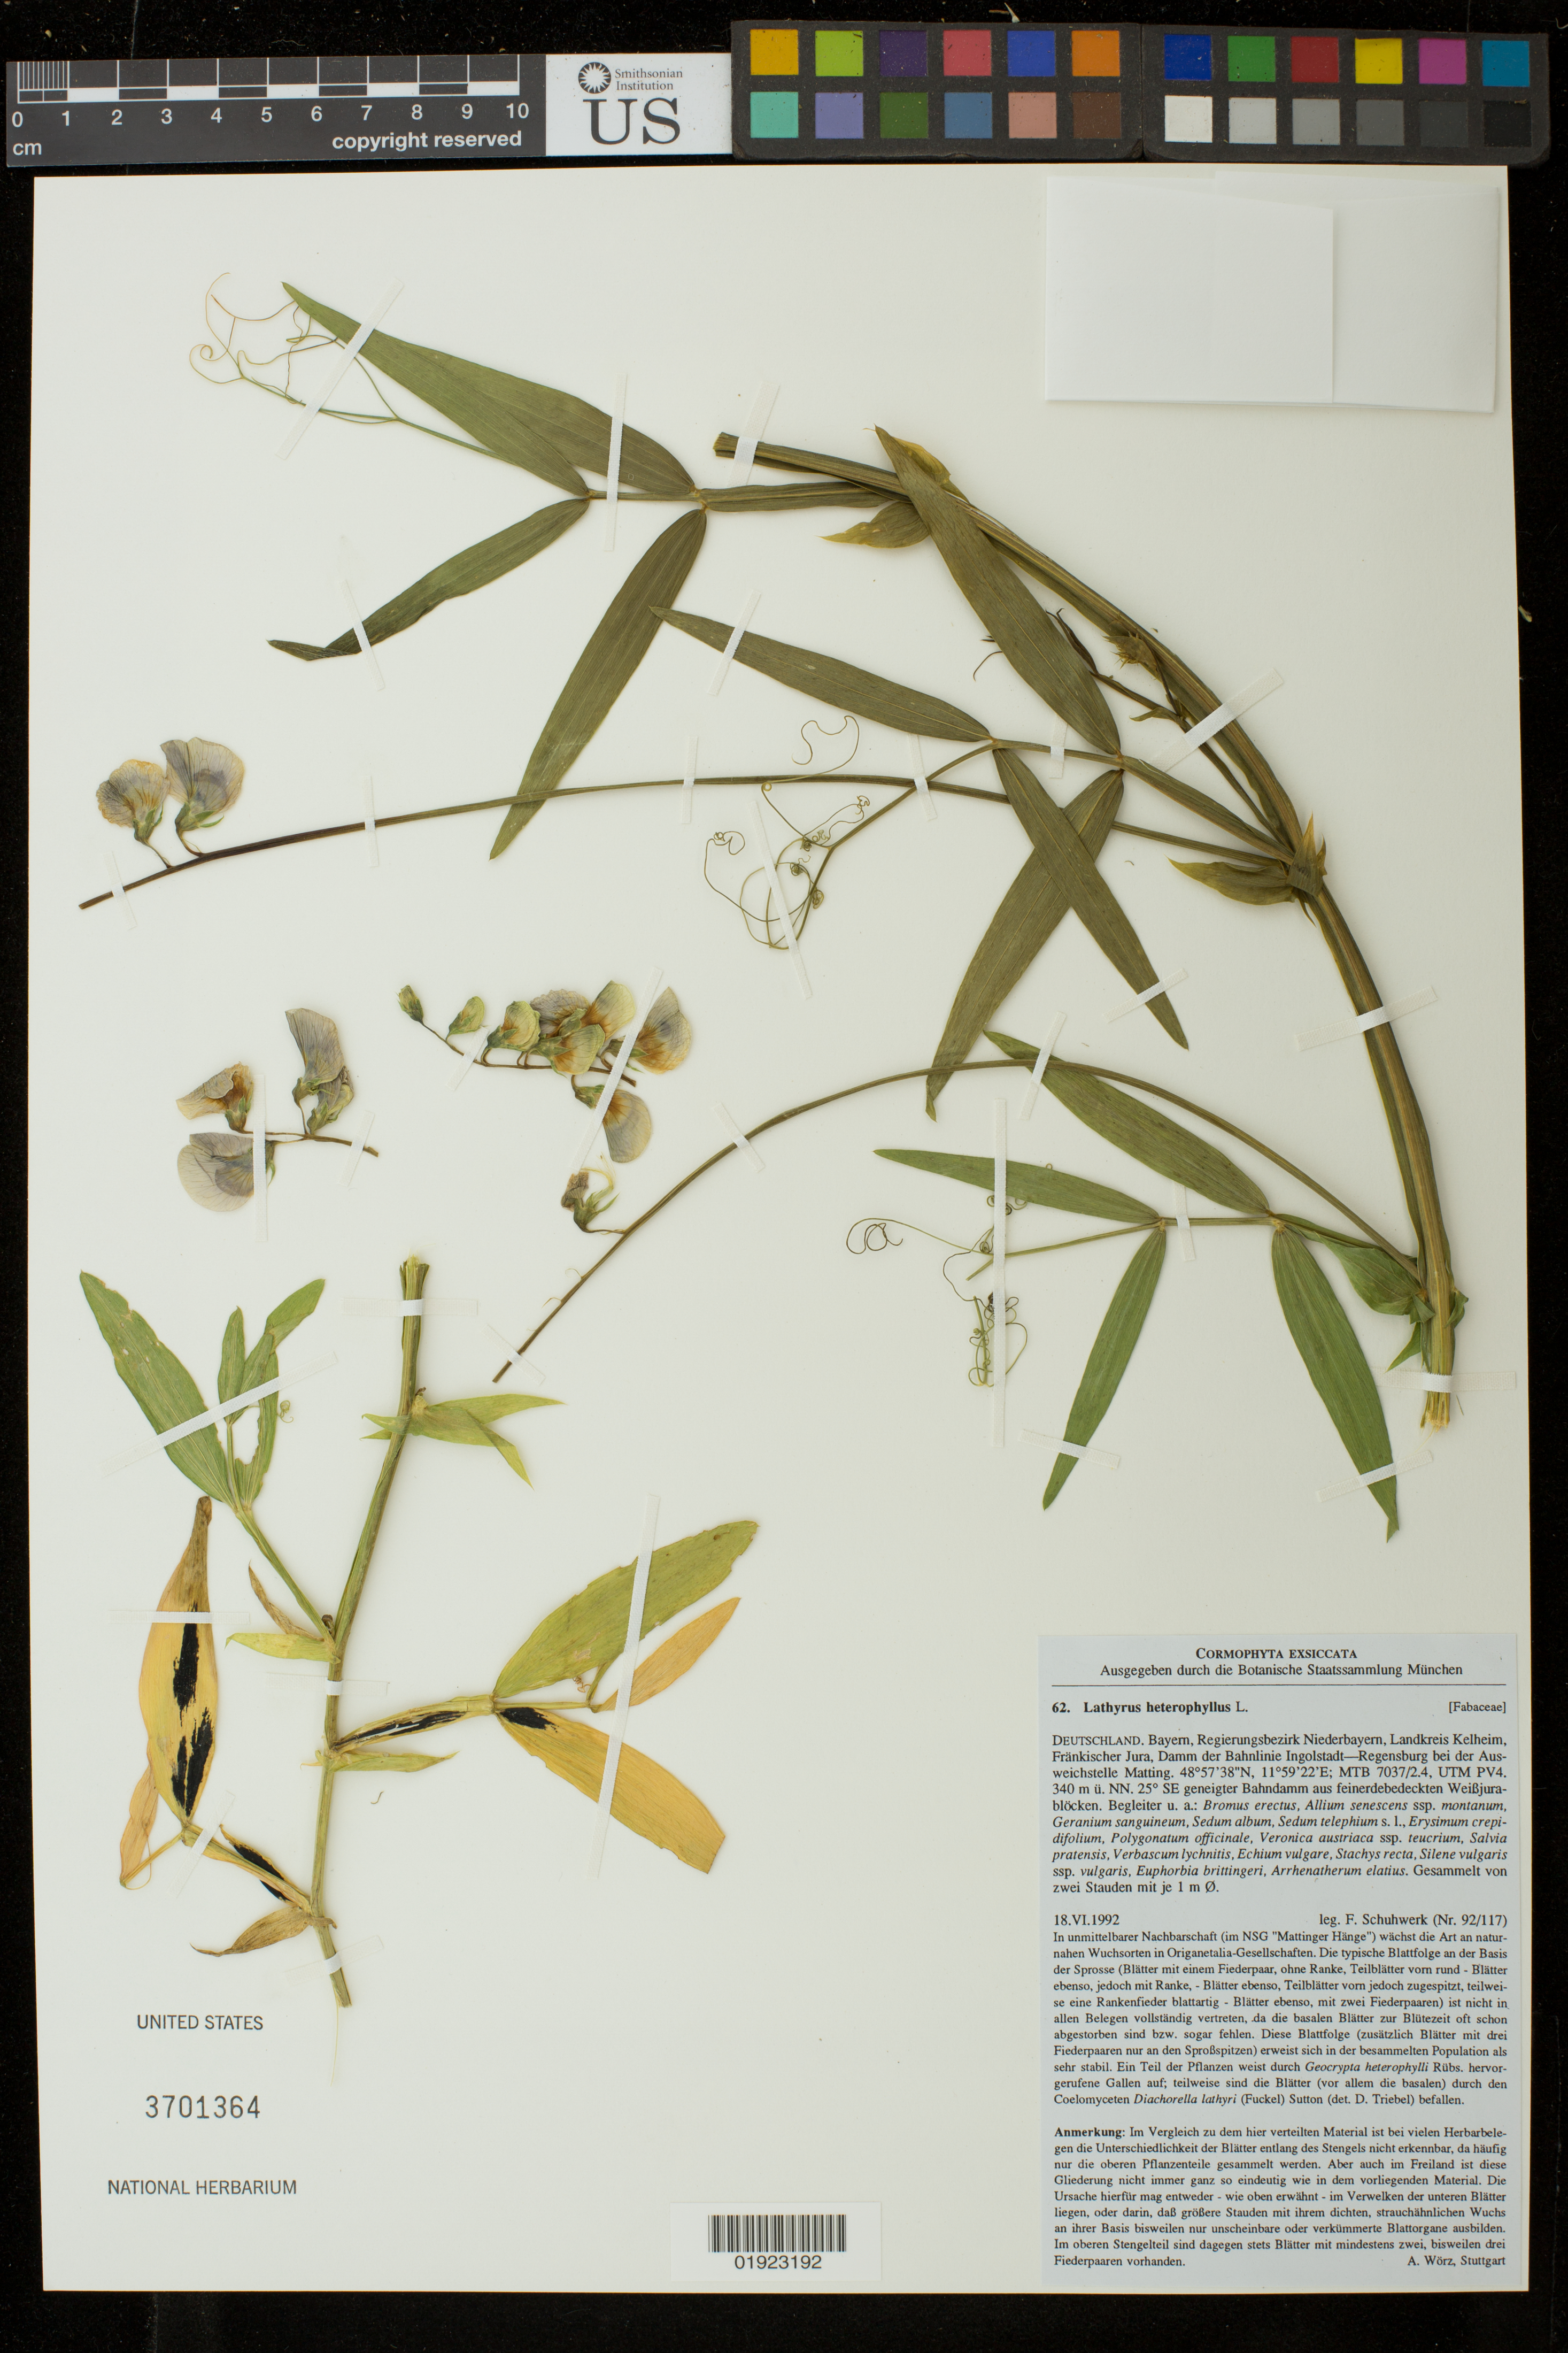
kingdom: Plantae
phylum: Tracheophyta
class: Magnoliopsida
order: Fabales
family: Fabaceae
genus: Lathyrus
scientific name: Lathyrus heterophyllus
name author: L.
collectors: Schuhwerk, F.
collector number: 62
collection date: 1992-06-18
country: Germany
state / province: Bayern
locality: Regierungsbezirk Niederbayern, Landkreis Kelheim, Frankischer Jura, Damm der Bahnlinie Ingolstadt -- Regensburg bei der Ausweichstelle Matting.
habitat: Geneigter Bahndamm aus feinerdebedeckten weissjurablocken.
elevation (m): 340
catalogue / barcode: US 3701364